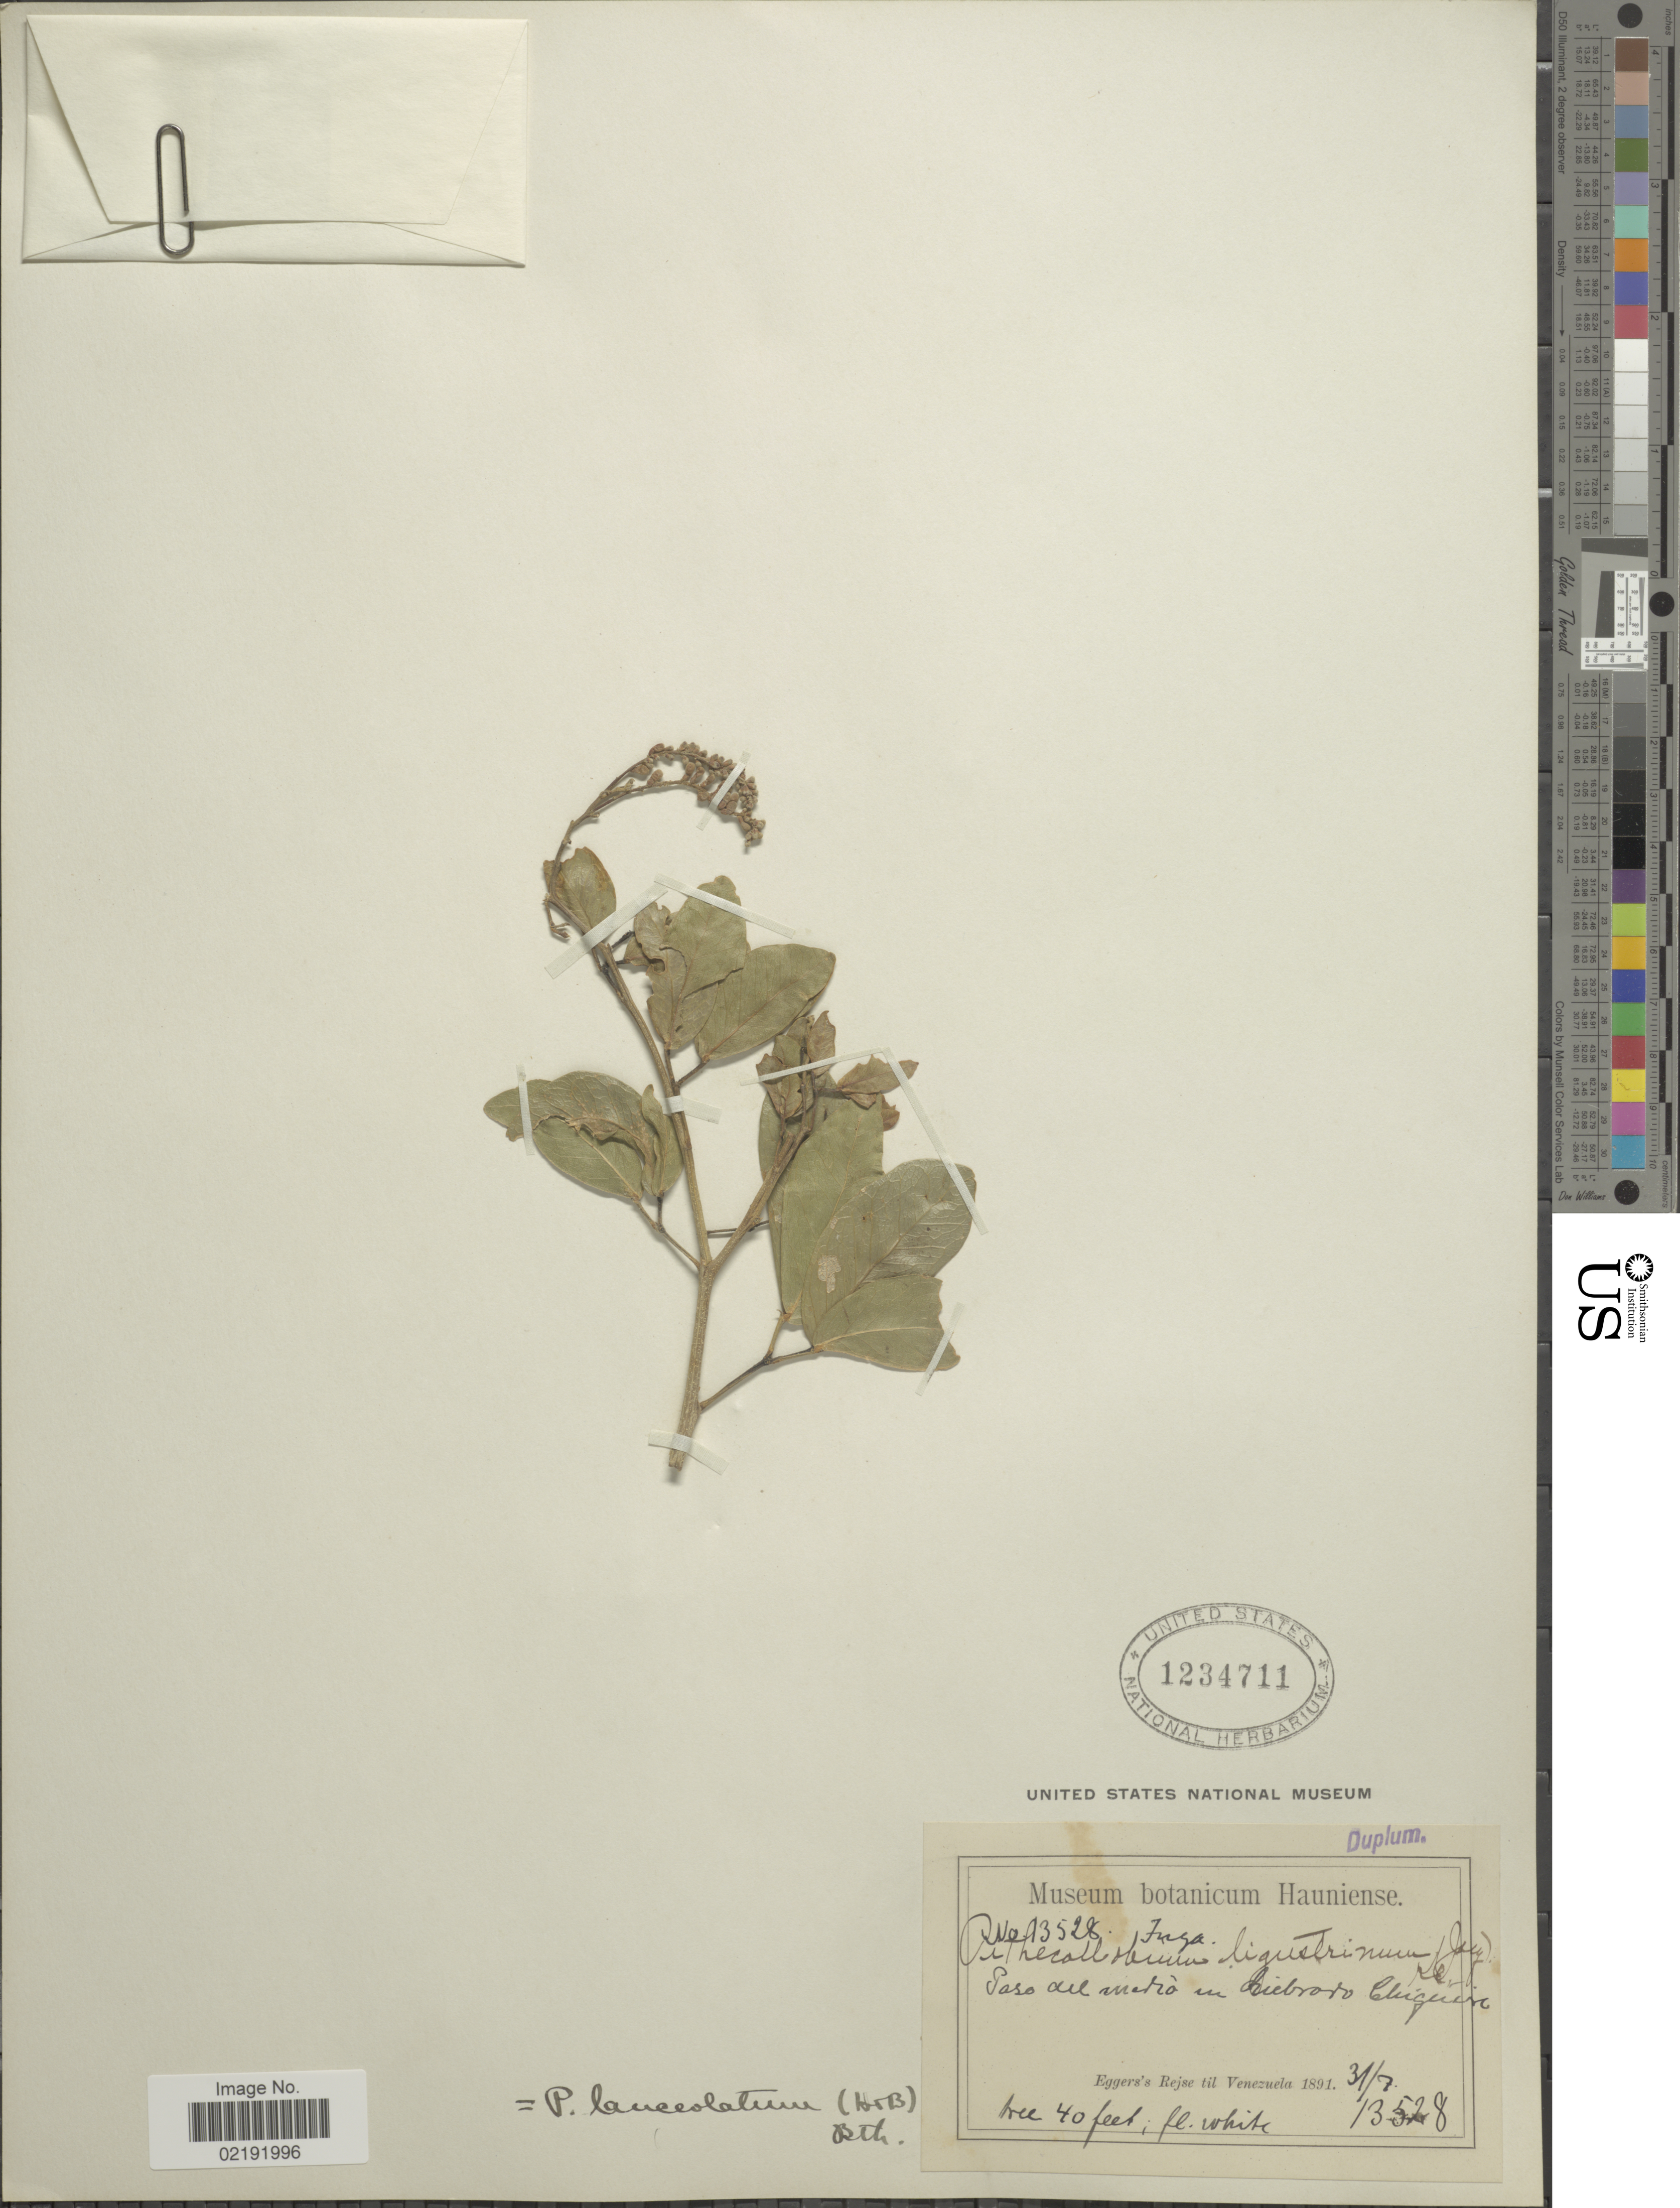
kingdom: Plantae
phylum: Tracheophyta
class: Magnoliopsida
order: Fabales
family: Fabaceae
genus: Pithecellobium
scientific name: Pithecellobium lanceolatum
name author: (Humb. & Bonpl. ex Willd.) Benth.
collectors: -. Eggers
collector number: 13528 ?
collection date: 1891-07-31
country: Venezuela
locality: Paso del media in Liebrado [interpreted] Chiriqui.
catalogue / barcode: US 1234711